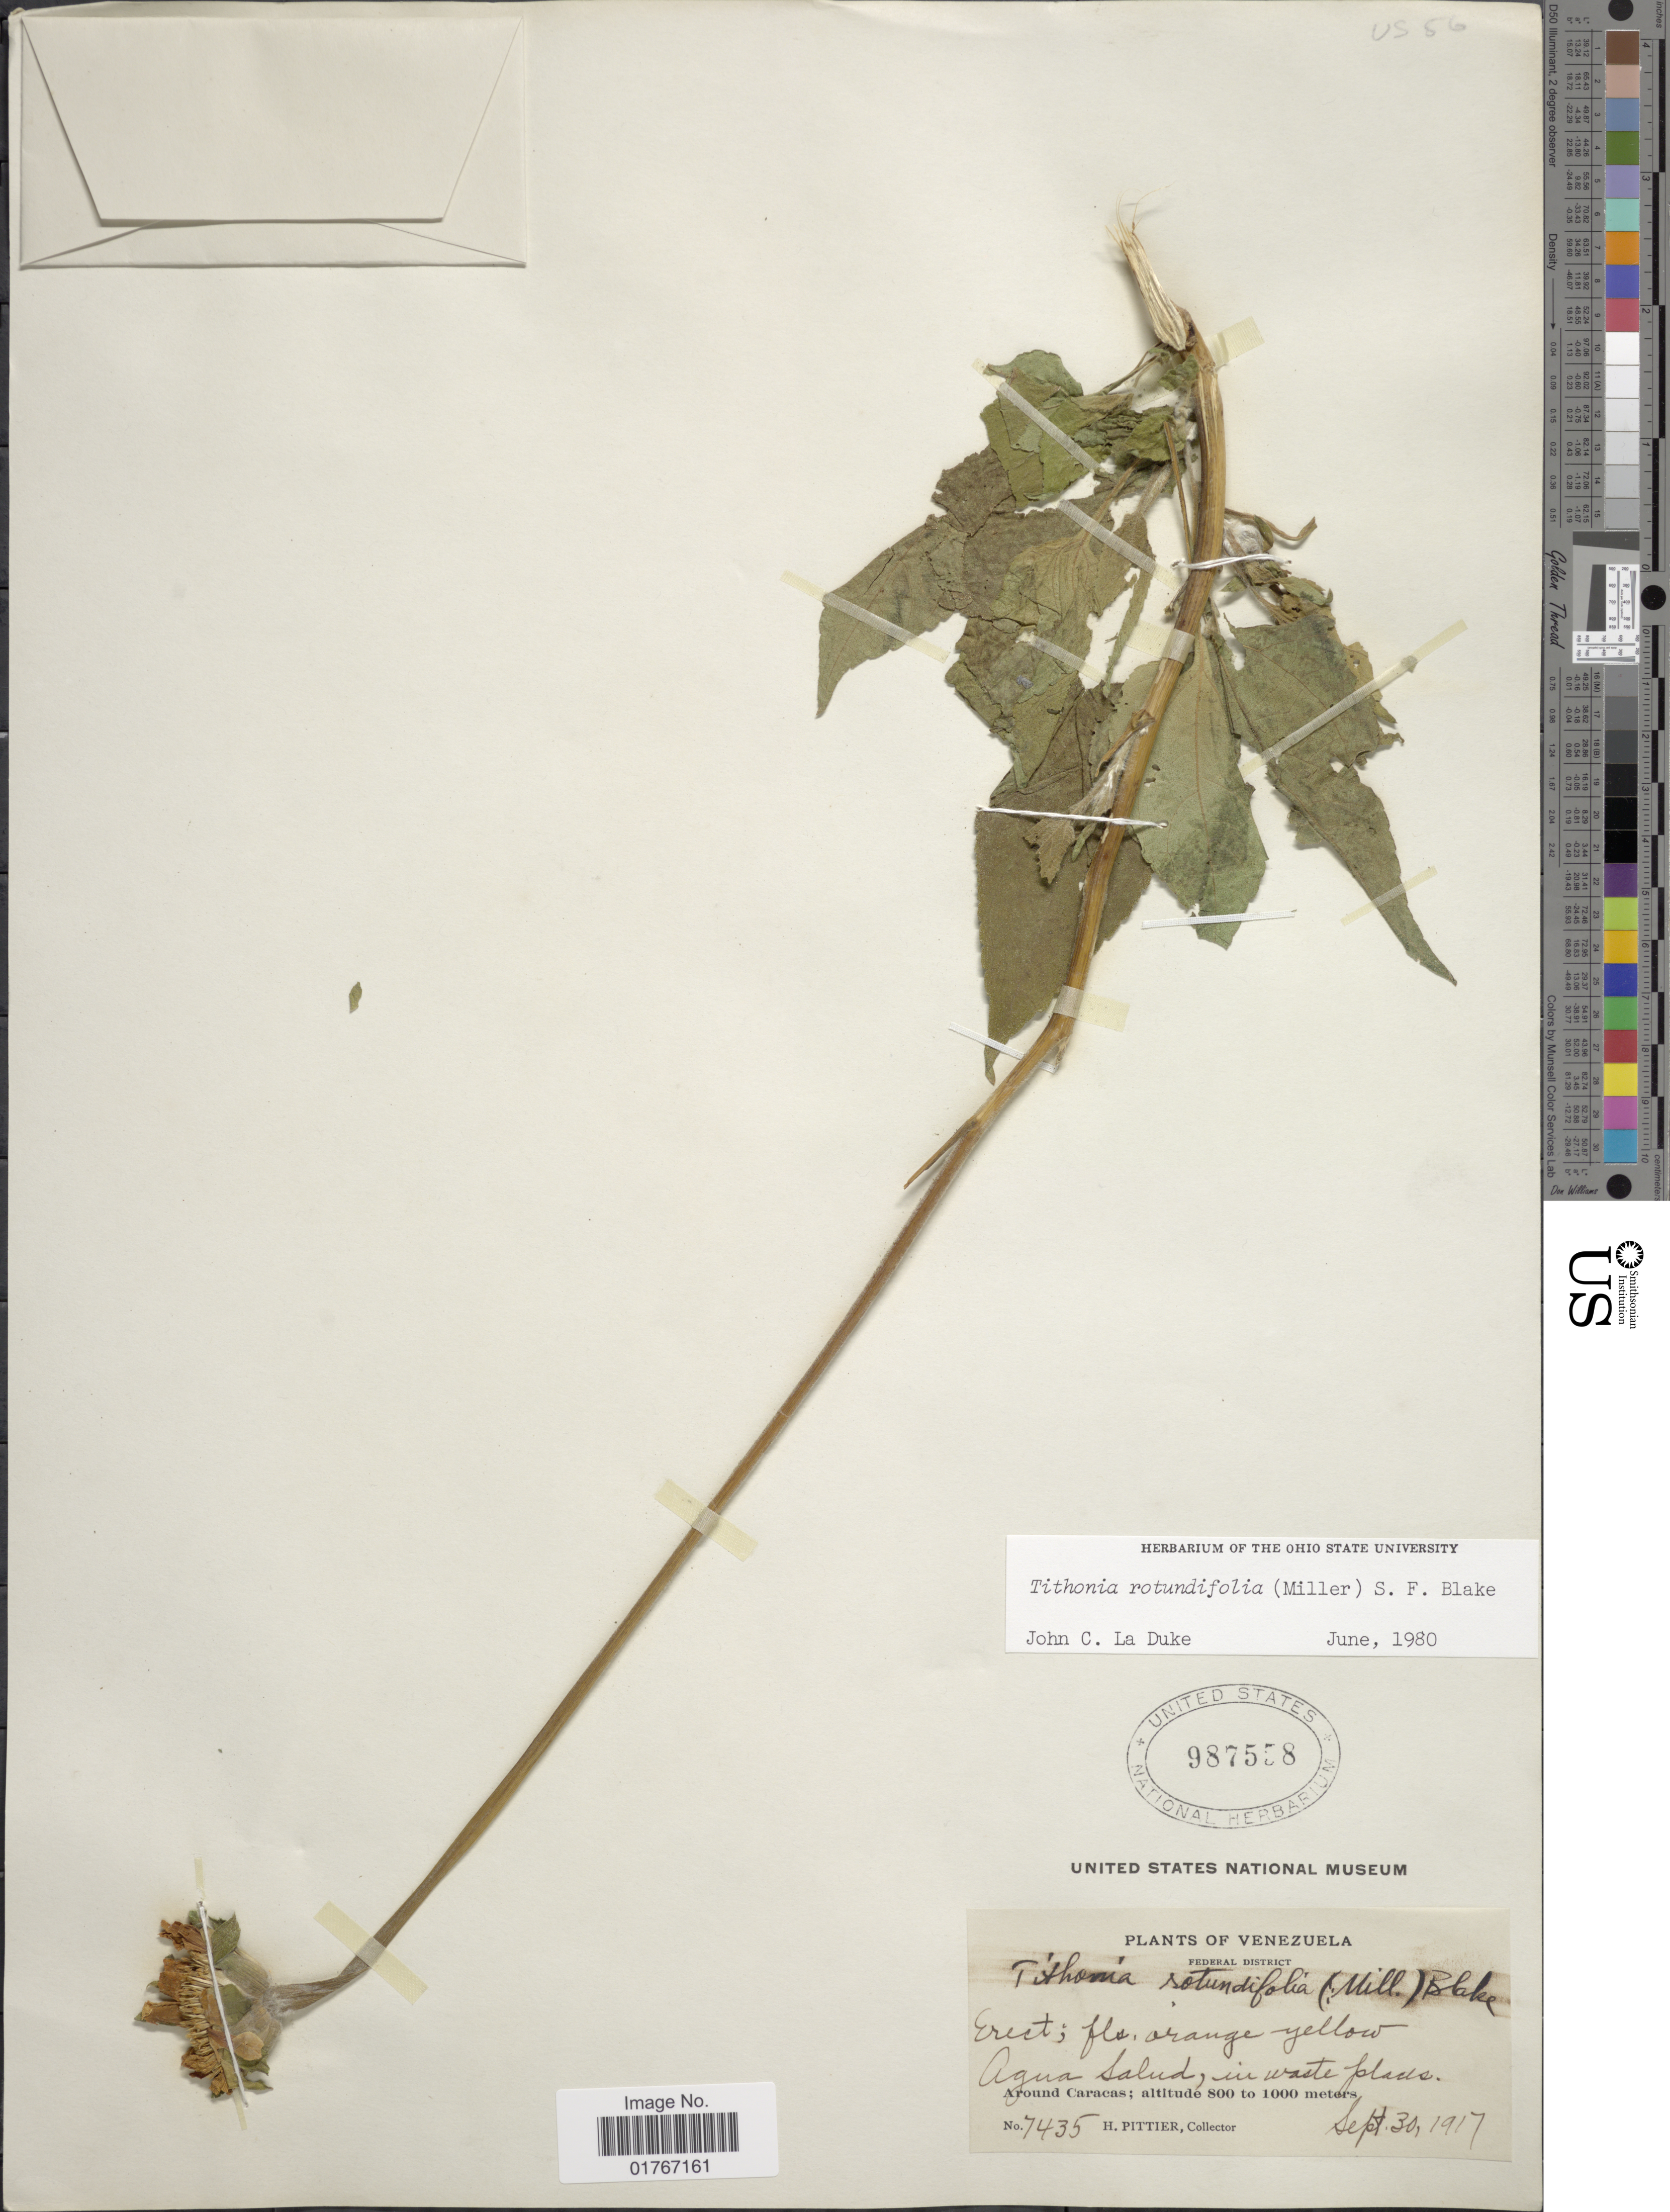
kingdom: Plantae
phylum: Tracheophyta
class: Magnoliopsida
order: Asterales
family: Asteraceae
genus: Tithonia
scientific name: Tithonia rotundifolia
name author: (Mill.) S.F. Blake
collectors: H. F. Pittier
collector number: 7435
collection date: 1917-09-30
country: Venezuela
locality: Federal District, Agua salus, in water plains, Around Caracas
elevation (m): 800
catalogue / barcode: US 987558